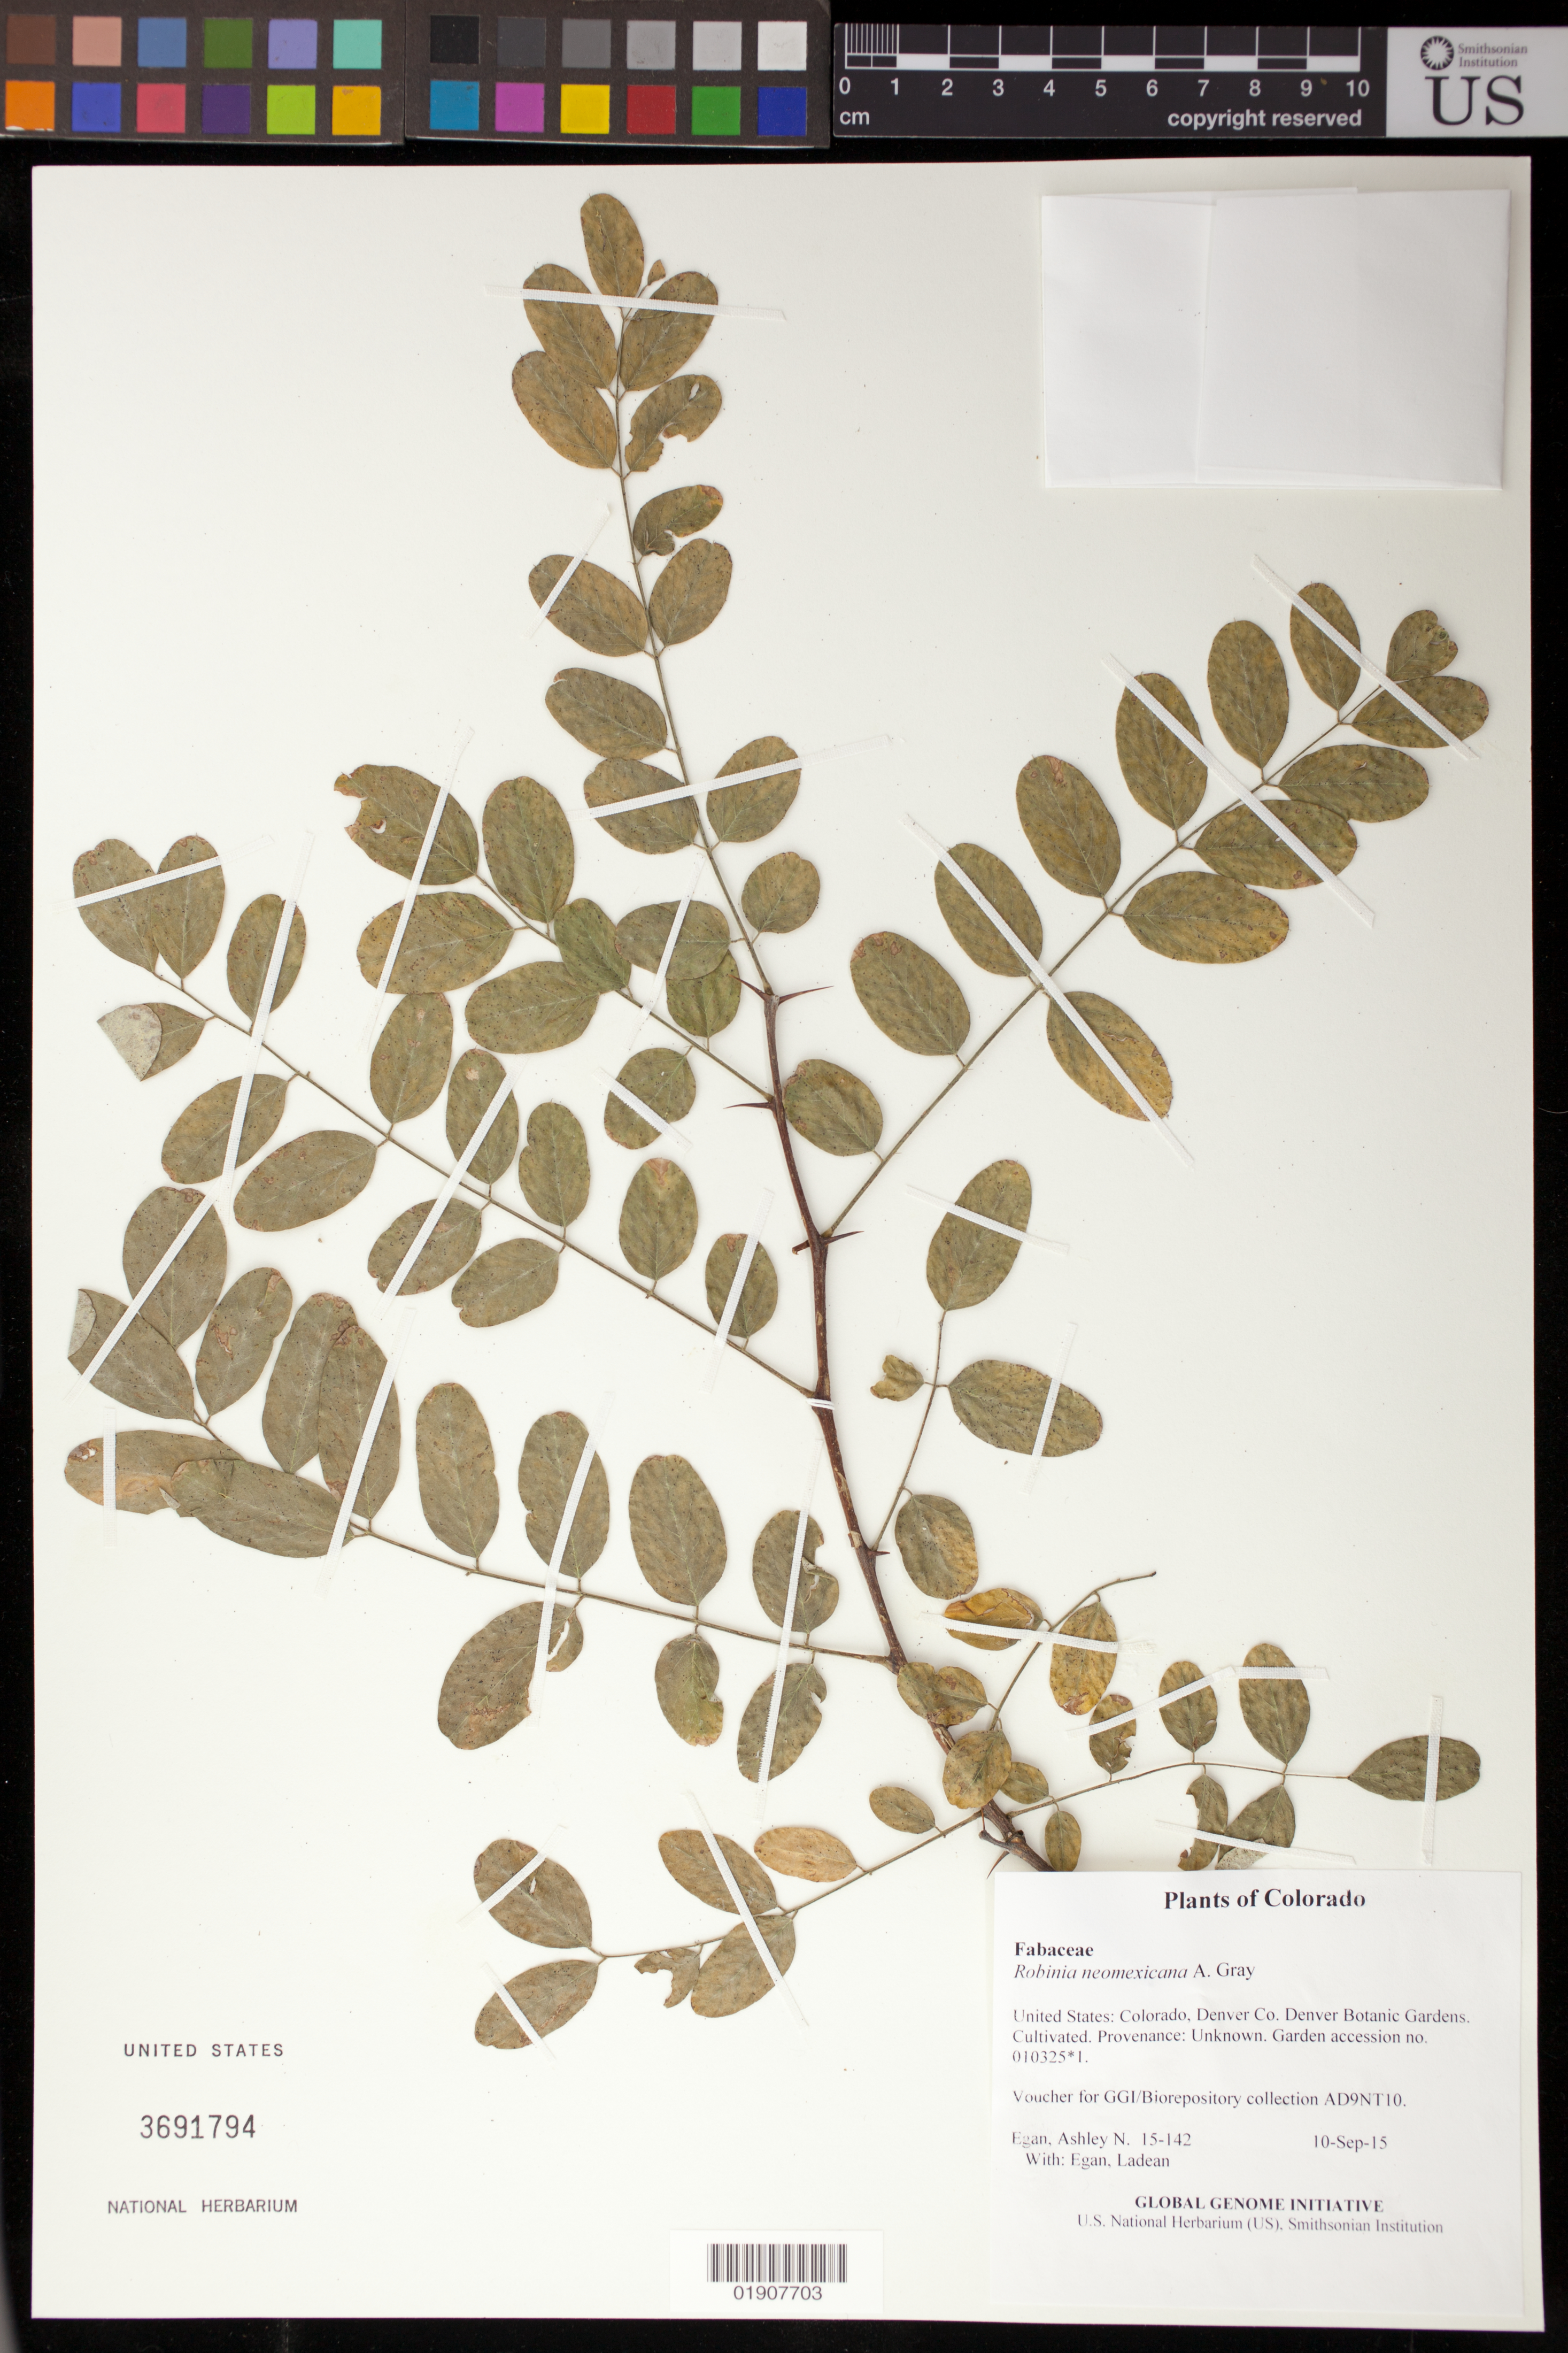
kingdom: Plantae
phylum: Tracheophyta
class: Magnoliopsida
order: Fabales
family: Fabaceae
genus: Robinia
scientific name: Robinia neomexicana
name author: A. Gray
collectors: A. N. Egan & L. Egan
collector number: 15-142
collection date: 2015-09-10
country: United States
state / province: Colorado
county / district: Denver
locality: Denver Botanic Gardens. Cultivated. Provenance: Unknown. Garden accession no. 010325.1.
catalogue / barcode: US 3691794